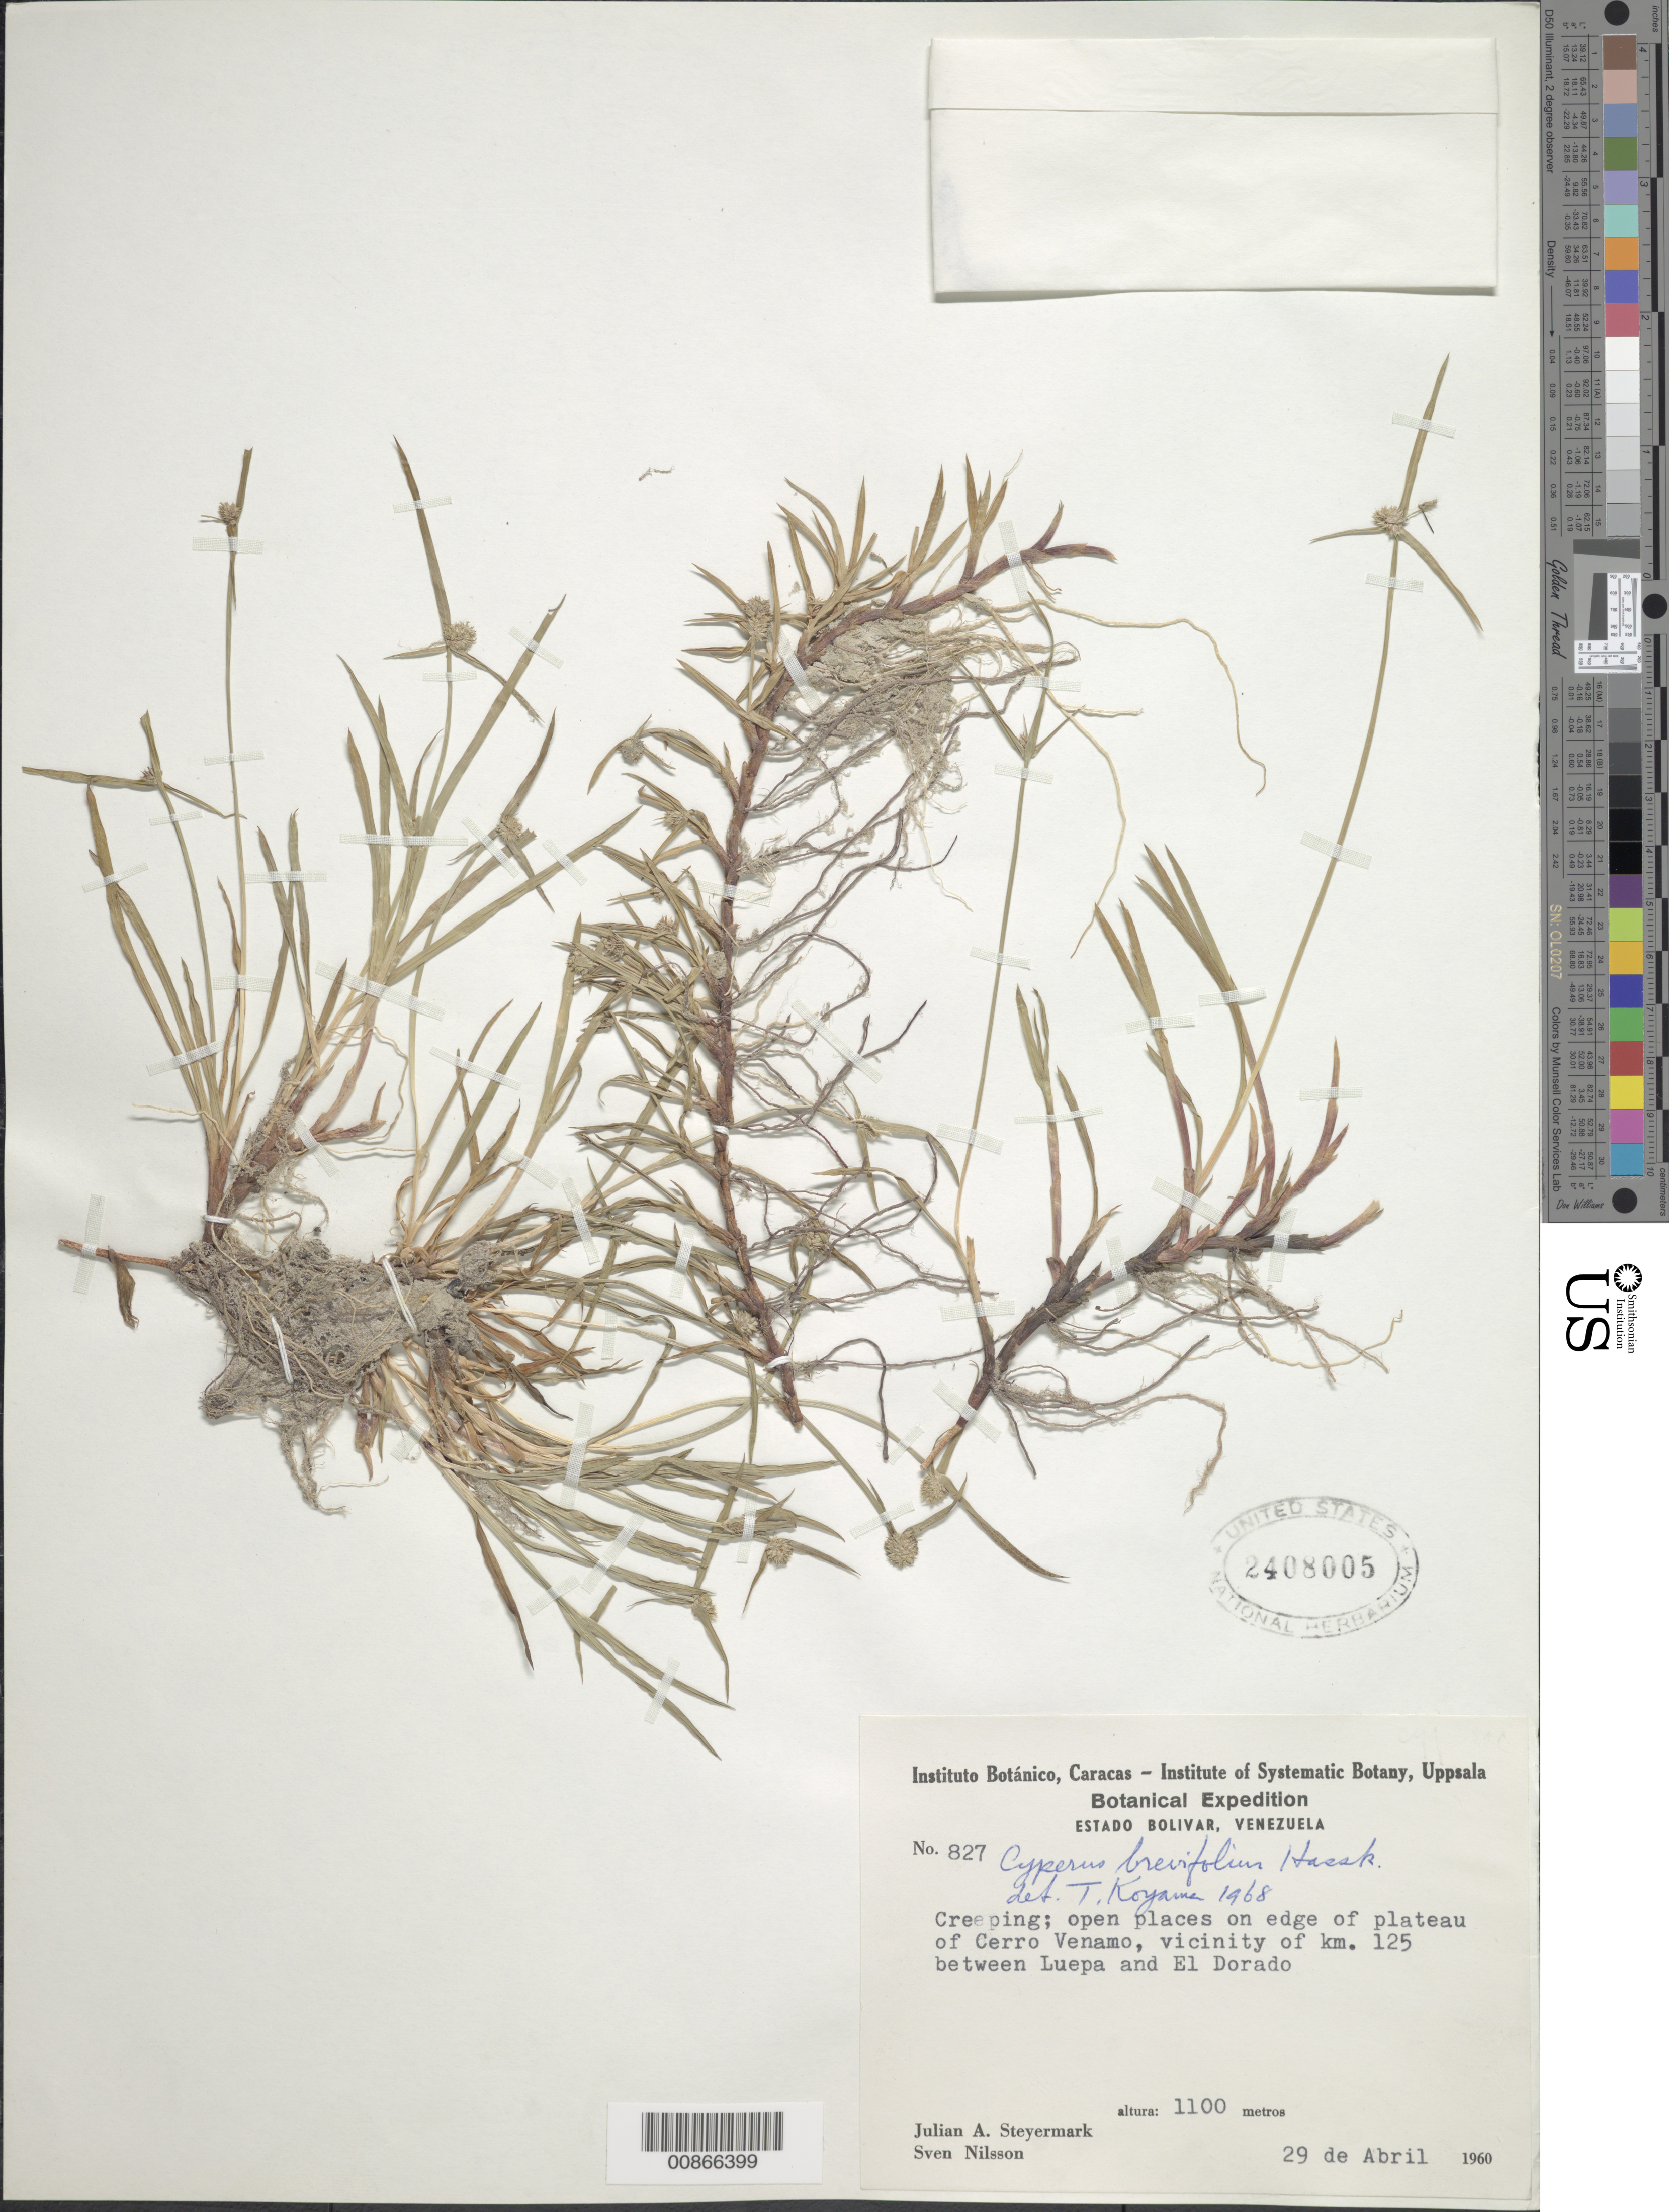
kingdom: Plantae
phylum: Tracheophyta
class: Liliopsida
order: Poales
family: Cyperaceae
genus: Cyperus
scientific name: Cyperus brevifolius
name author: (Rottb.) Hassk.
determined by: Strong, M. T., (US), Smithsonian Institution - National Museum of Natural History (UNITED STATES)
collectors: J. Steyermark & S. Nilsson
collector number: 60 827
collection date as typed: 29-Apr-60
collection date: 1960-04-29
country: Venezuela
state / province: Bolívar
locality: Cerro Venamo, between Luepa and El Dorado, vicinity of campamento 125 at km 125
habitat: Open places on edge of plateau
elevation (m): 1100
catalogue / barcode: US 2408005